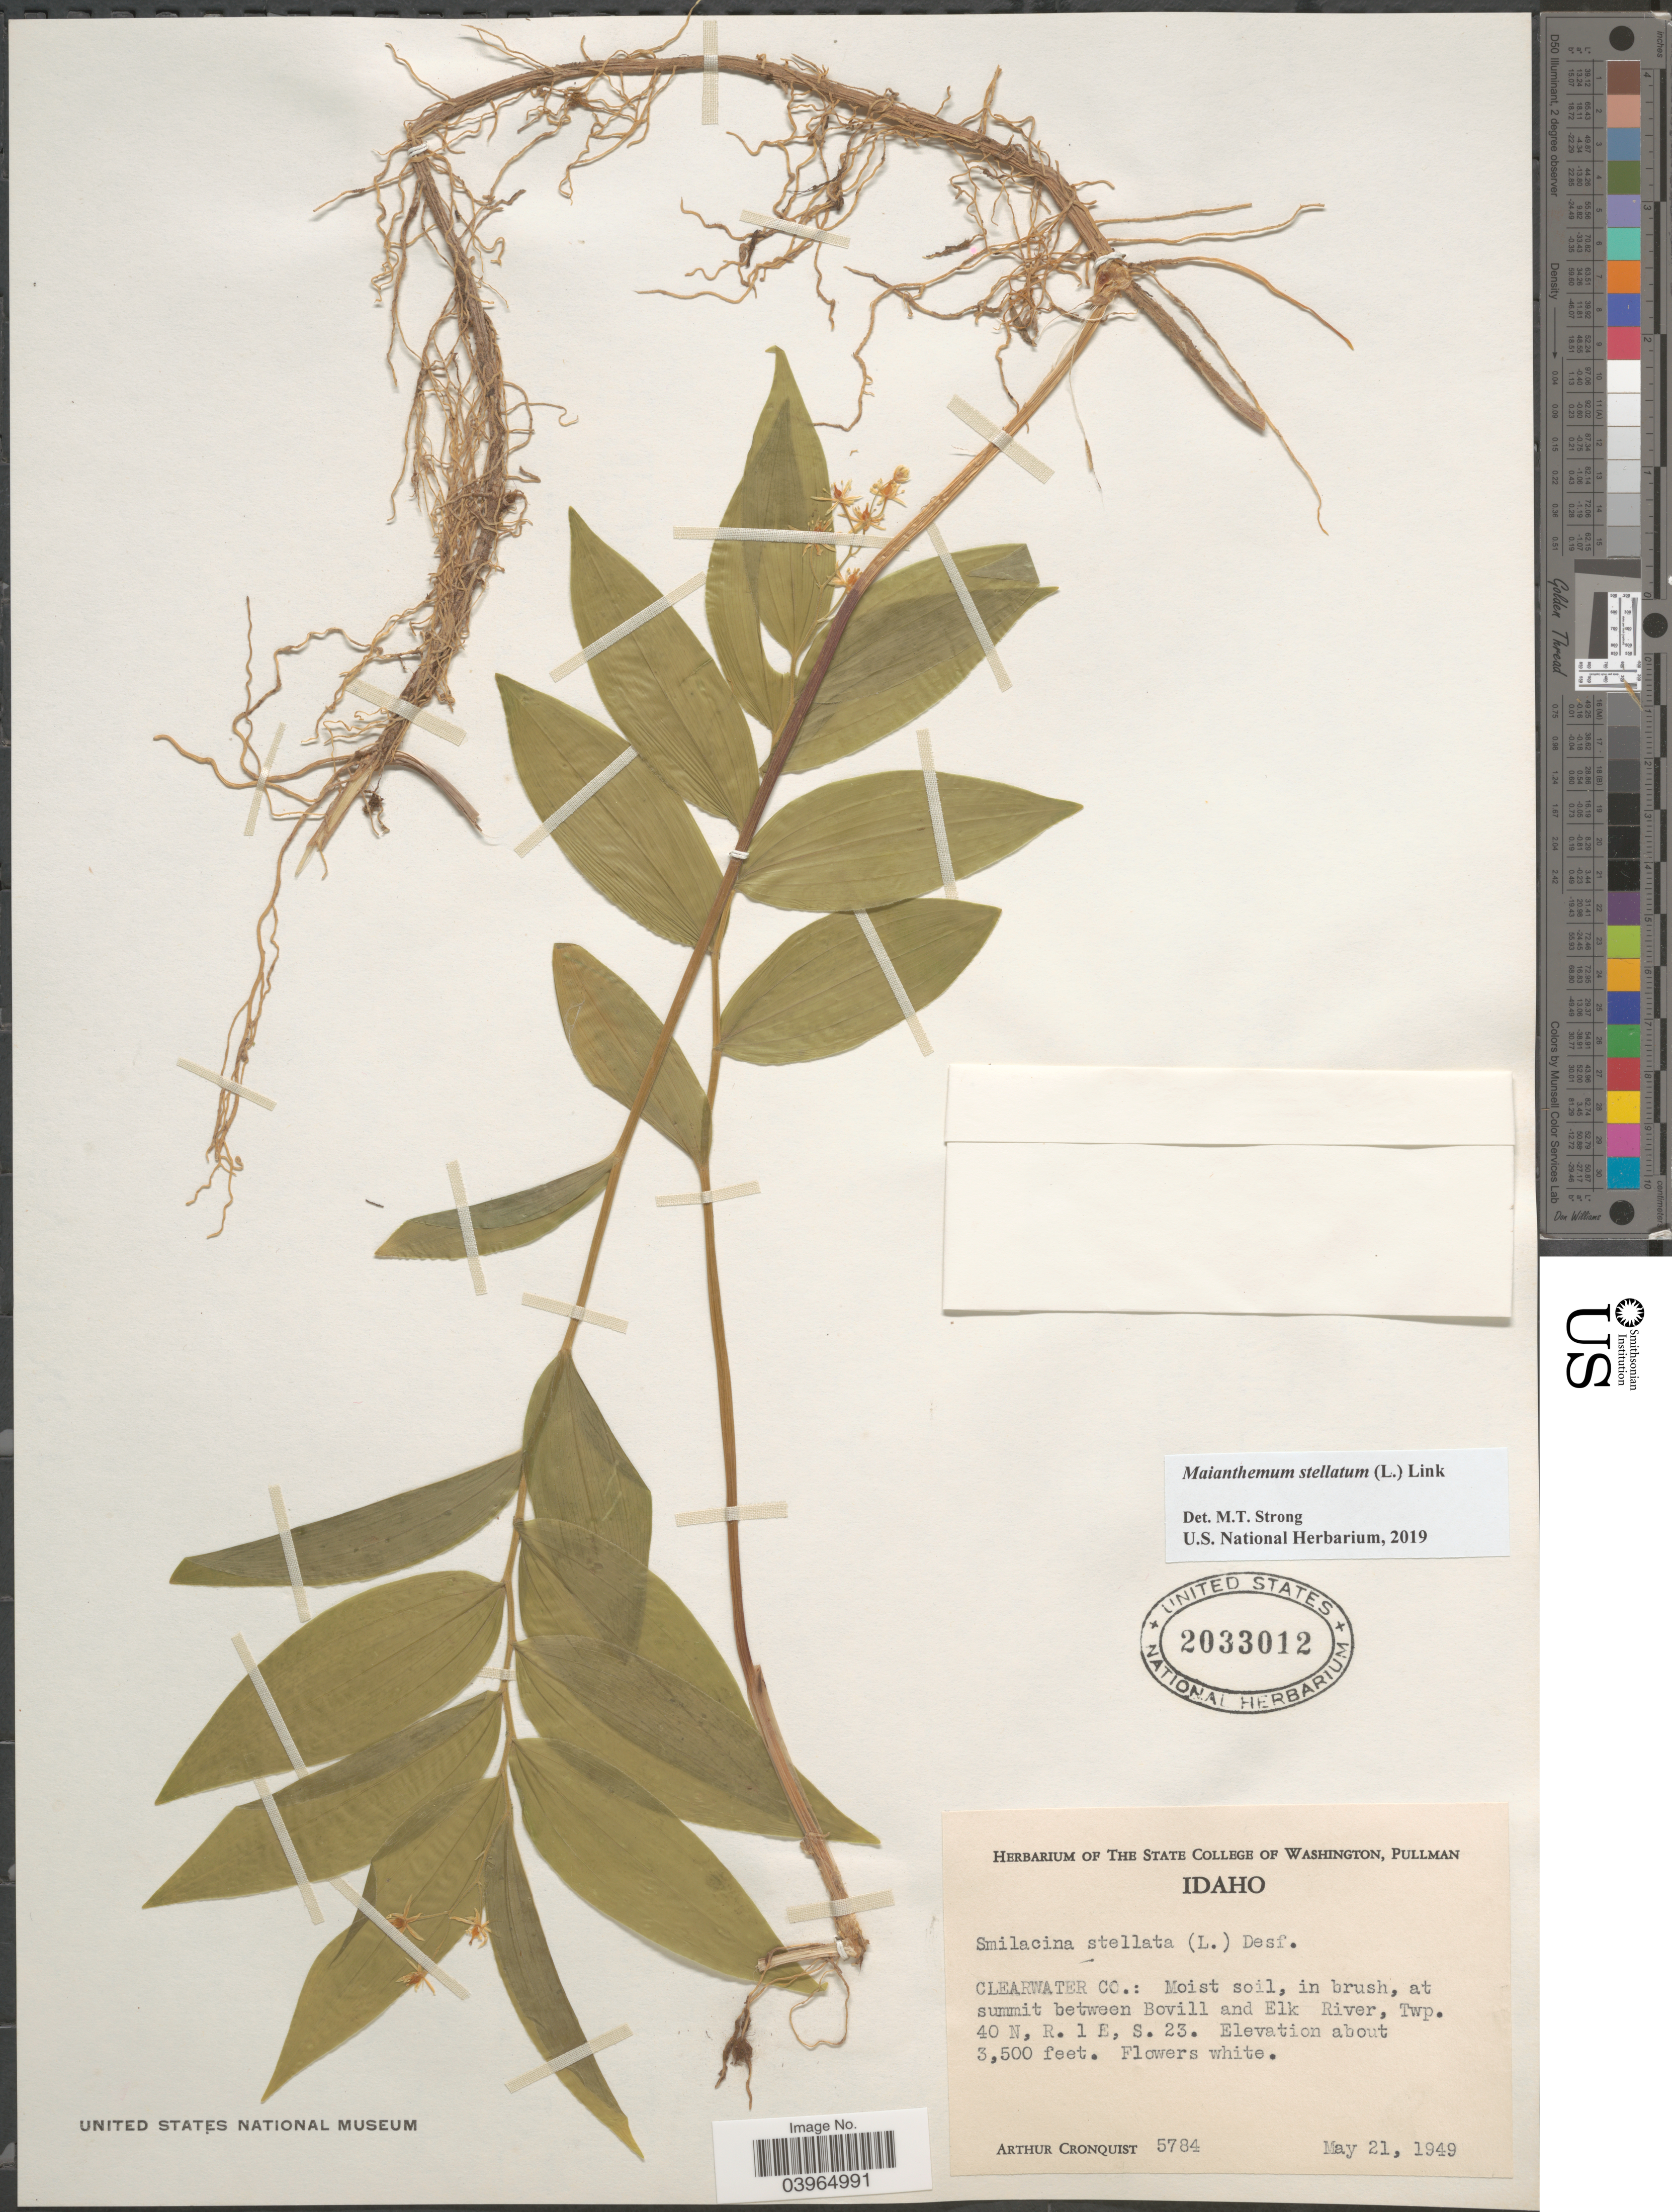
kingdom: Plantae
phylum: Tracheophyta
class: Liliopsida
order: Asparagales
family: Asparagaceae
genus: Maianthemum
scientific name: Maianthemum stellatum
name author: (L.) Link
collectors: A. J. Cronquist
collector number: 5784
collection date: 1949-05-21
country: United States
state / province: Idaho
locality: Clearwater Co.: Moist soil, in brush, at summit between Bovill and Elk River, Twp. 40 N, R. 1 E, S. 23.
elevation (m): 1067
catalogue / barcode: US 2033012